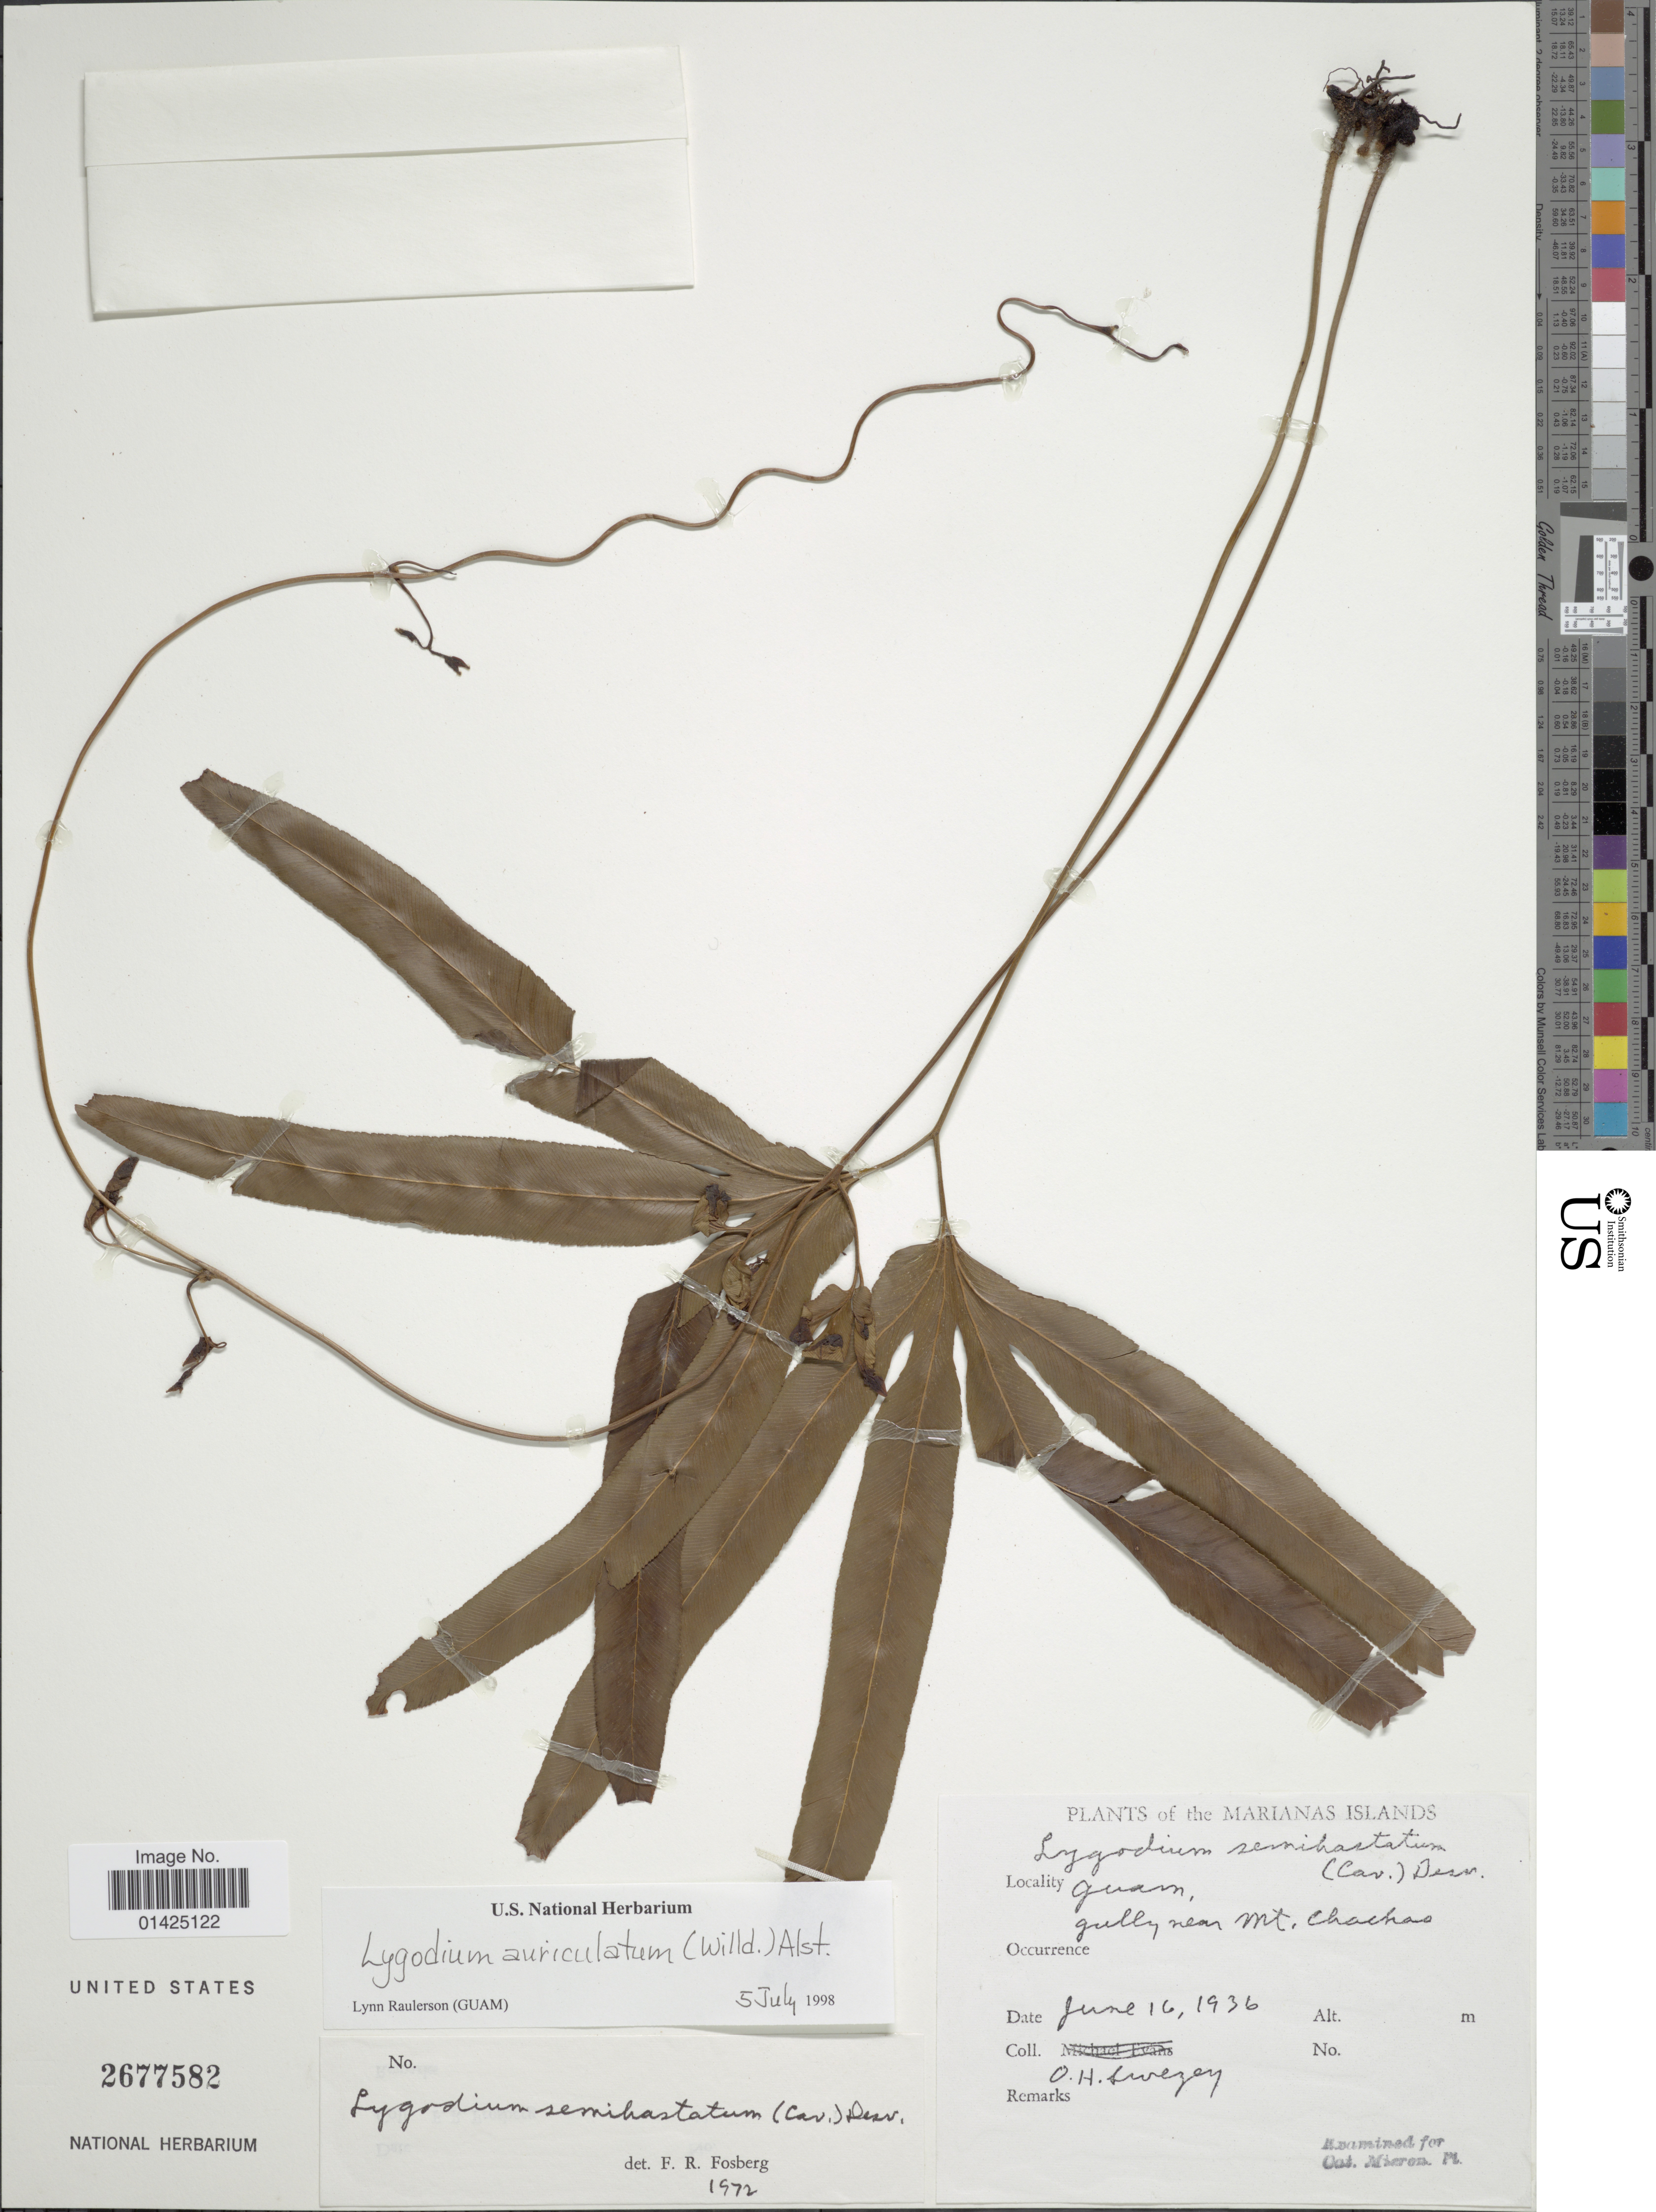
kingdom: Plantae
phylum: Tracheophyta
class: Polypodiopsida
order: Schizaeales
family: Lygodiaceae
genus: Lygodium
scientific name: Lygodium auriculatum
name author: (Willd.) Alston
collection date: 1936-06-16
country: Guam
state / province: Asan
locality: Gully near Mt. Chachao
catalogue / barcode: US 2677582